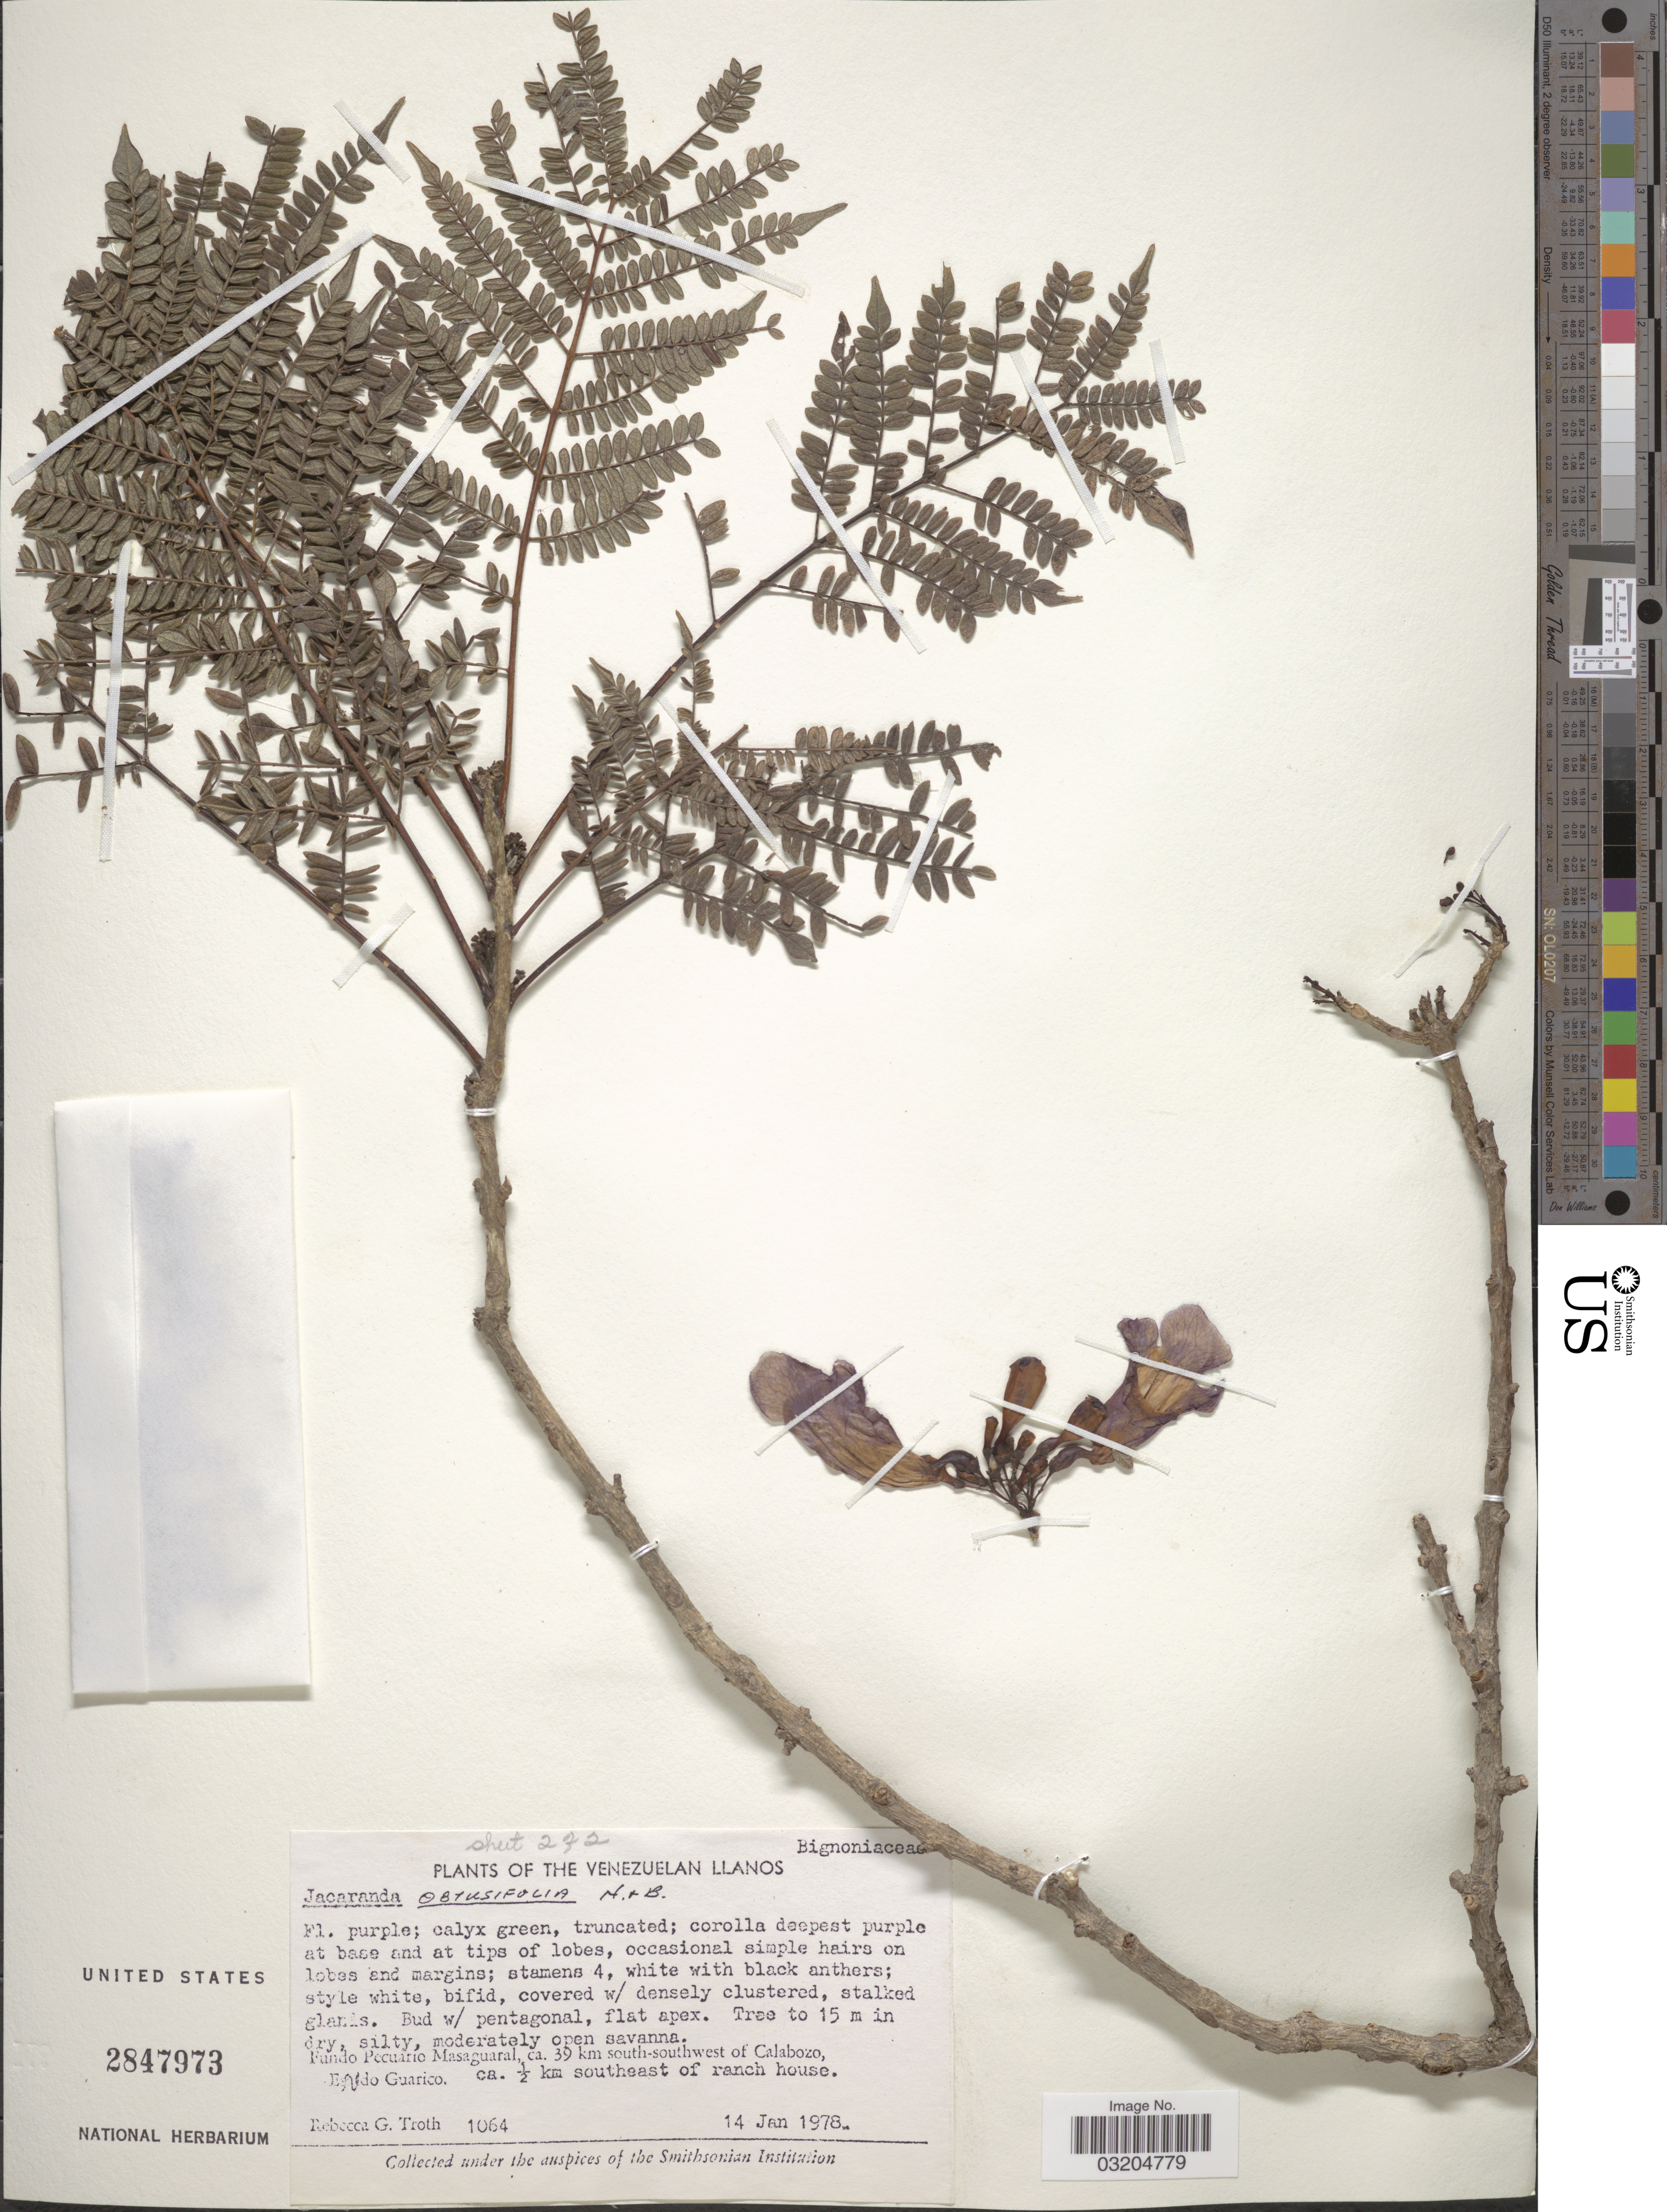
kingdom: Plantae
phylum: Tracheophyta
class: Magnoliopsida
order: Lamiales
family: Bignoniaceae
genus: Jacaranda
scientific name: Jacaranda obtusifolia subsp. obtusifolia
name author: Bonpl.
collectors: R. Troth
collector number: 1064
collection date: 1978-01-14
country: Venezuela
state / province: Guárico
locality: The Venezuelan Llanos, Fundo Pecuario Masaguaral, ca. 39 km south-southwest of Calabozo, ca. ½ km southeast of ranch house.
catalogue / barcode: US 2847973